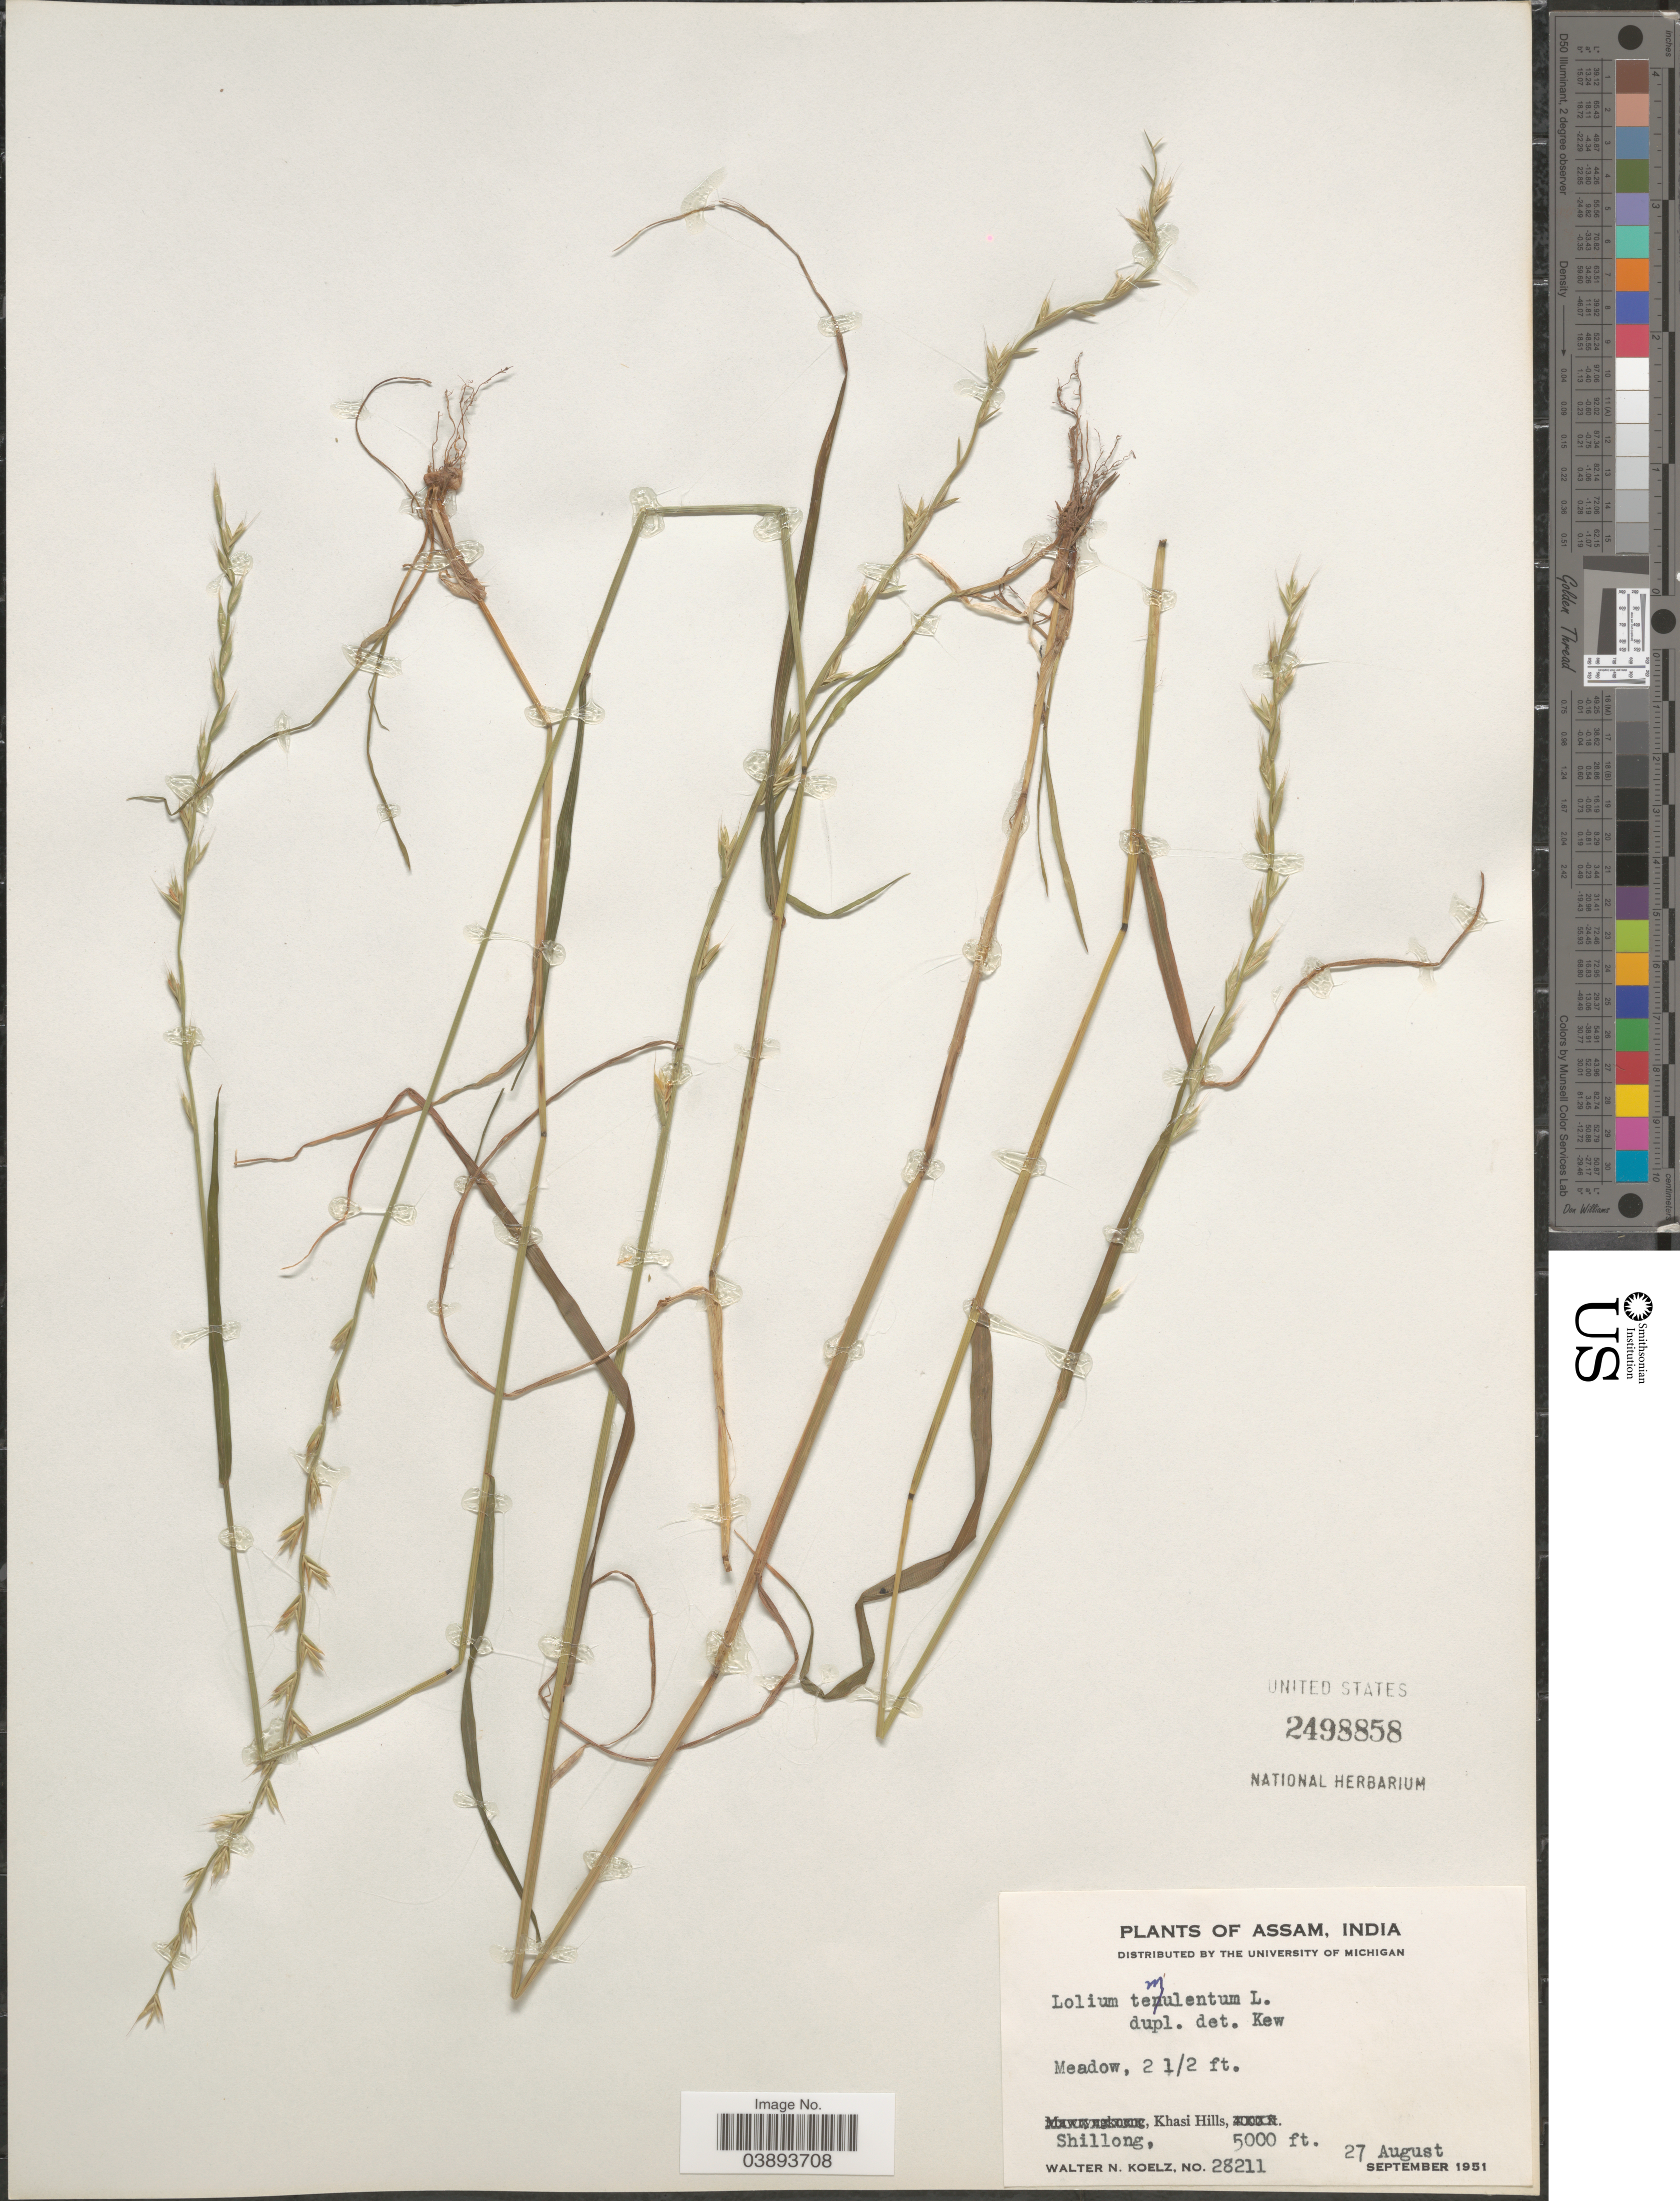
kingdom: Plantae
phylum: Tracheophyta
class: Liliopsida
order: Poales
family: Poaceae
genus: Lolium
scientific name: Lolium temulentum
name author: L.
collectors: W. N. Koelz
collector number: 28211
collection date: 1951-08-27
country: India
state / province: Meghalaya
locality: Shillong, Khasi Hills.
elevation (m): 1524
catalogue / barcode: US 2498858